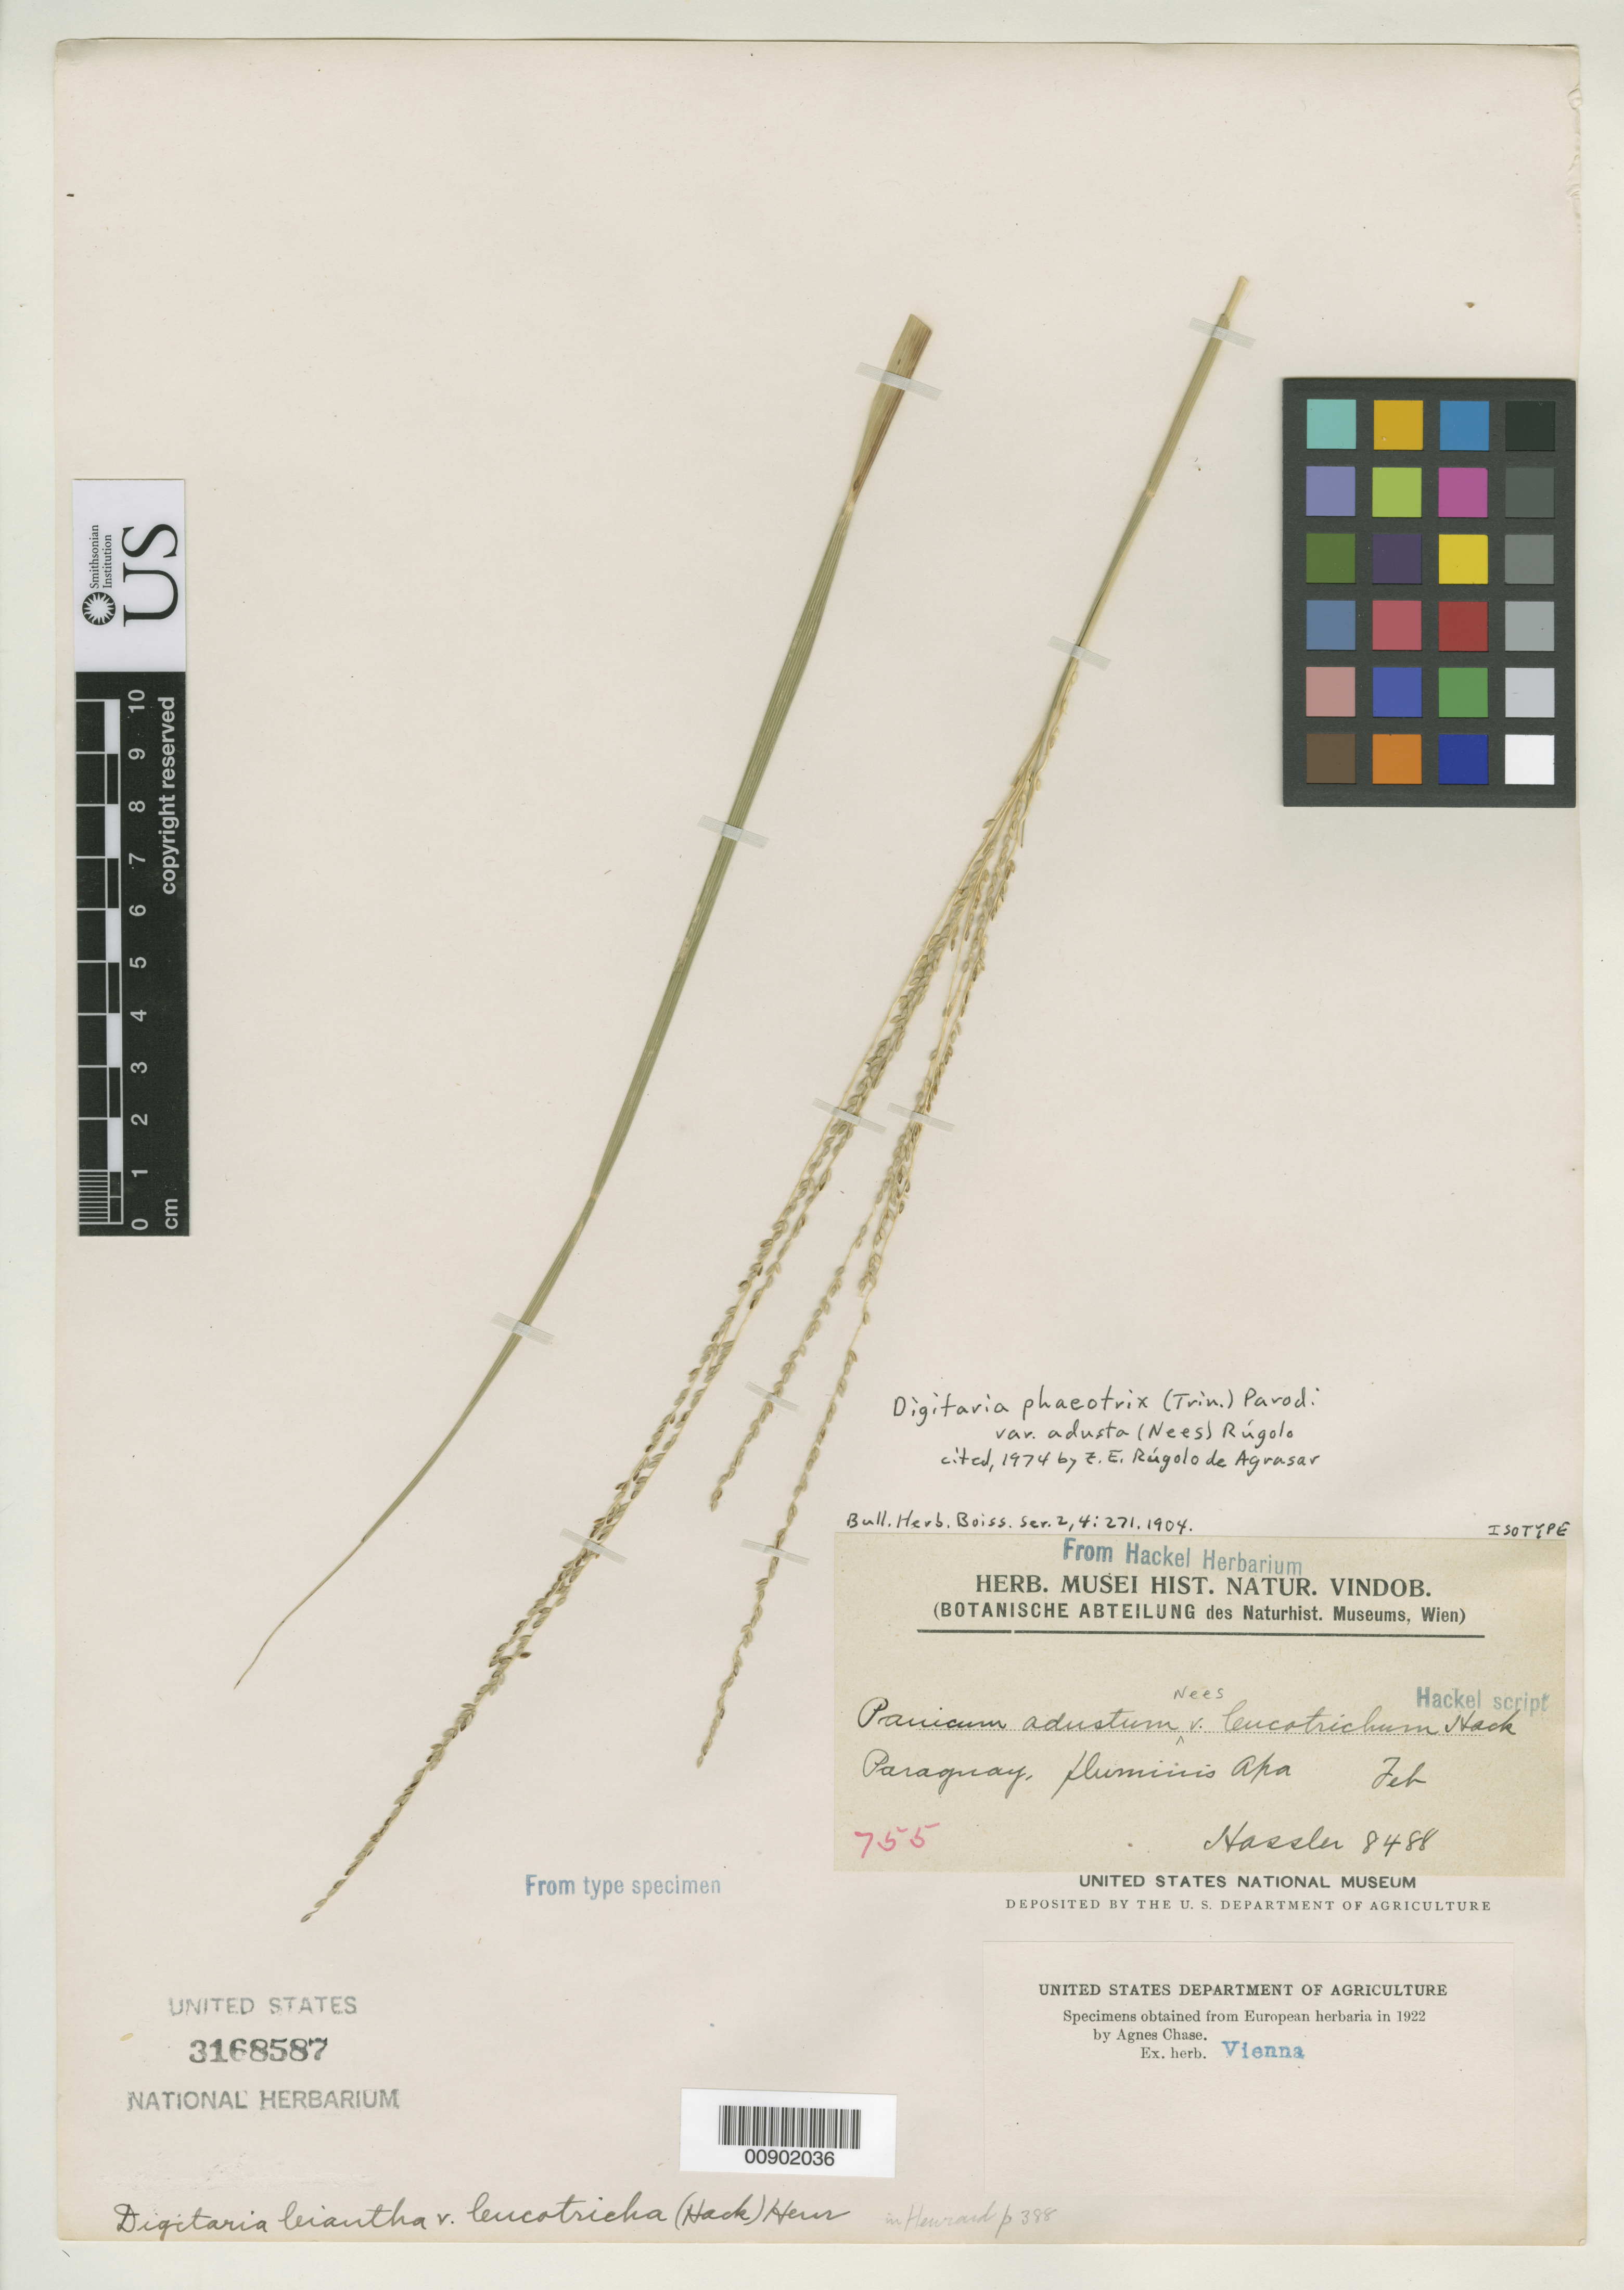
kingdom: Plantae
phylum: Tracheophyta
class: Liliopsida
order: Poales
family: Poaceae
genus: Panicum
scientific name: Panicum adustum var. leucotrichum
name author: Hack.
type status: Isotype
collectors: E. Hassler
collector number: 8488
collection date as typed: Feb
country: Paraguay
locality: Fluminis Apa.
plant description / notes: Currently accepted name as cited by Rúgolo de Agrasar, 1974.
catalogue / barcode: US 3168587